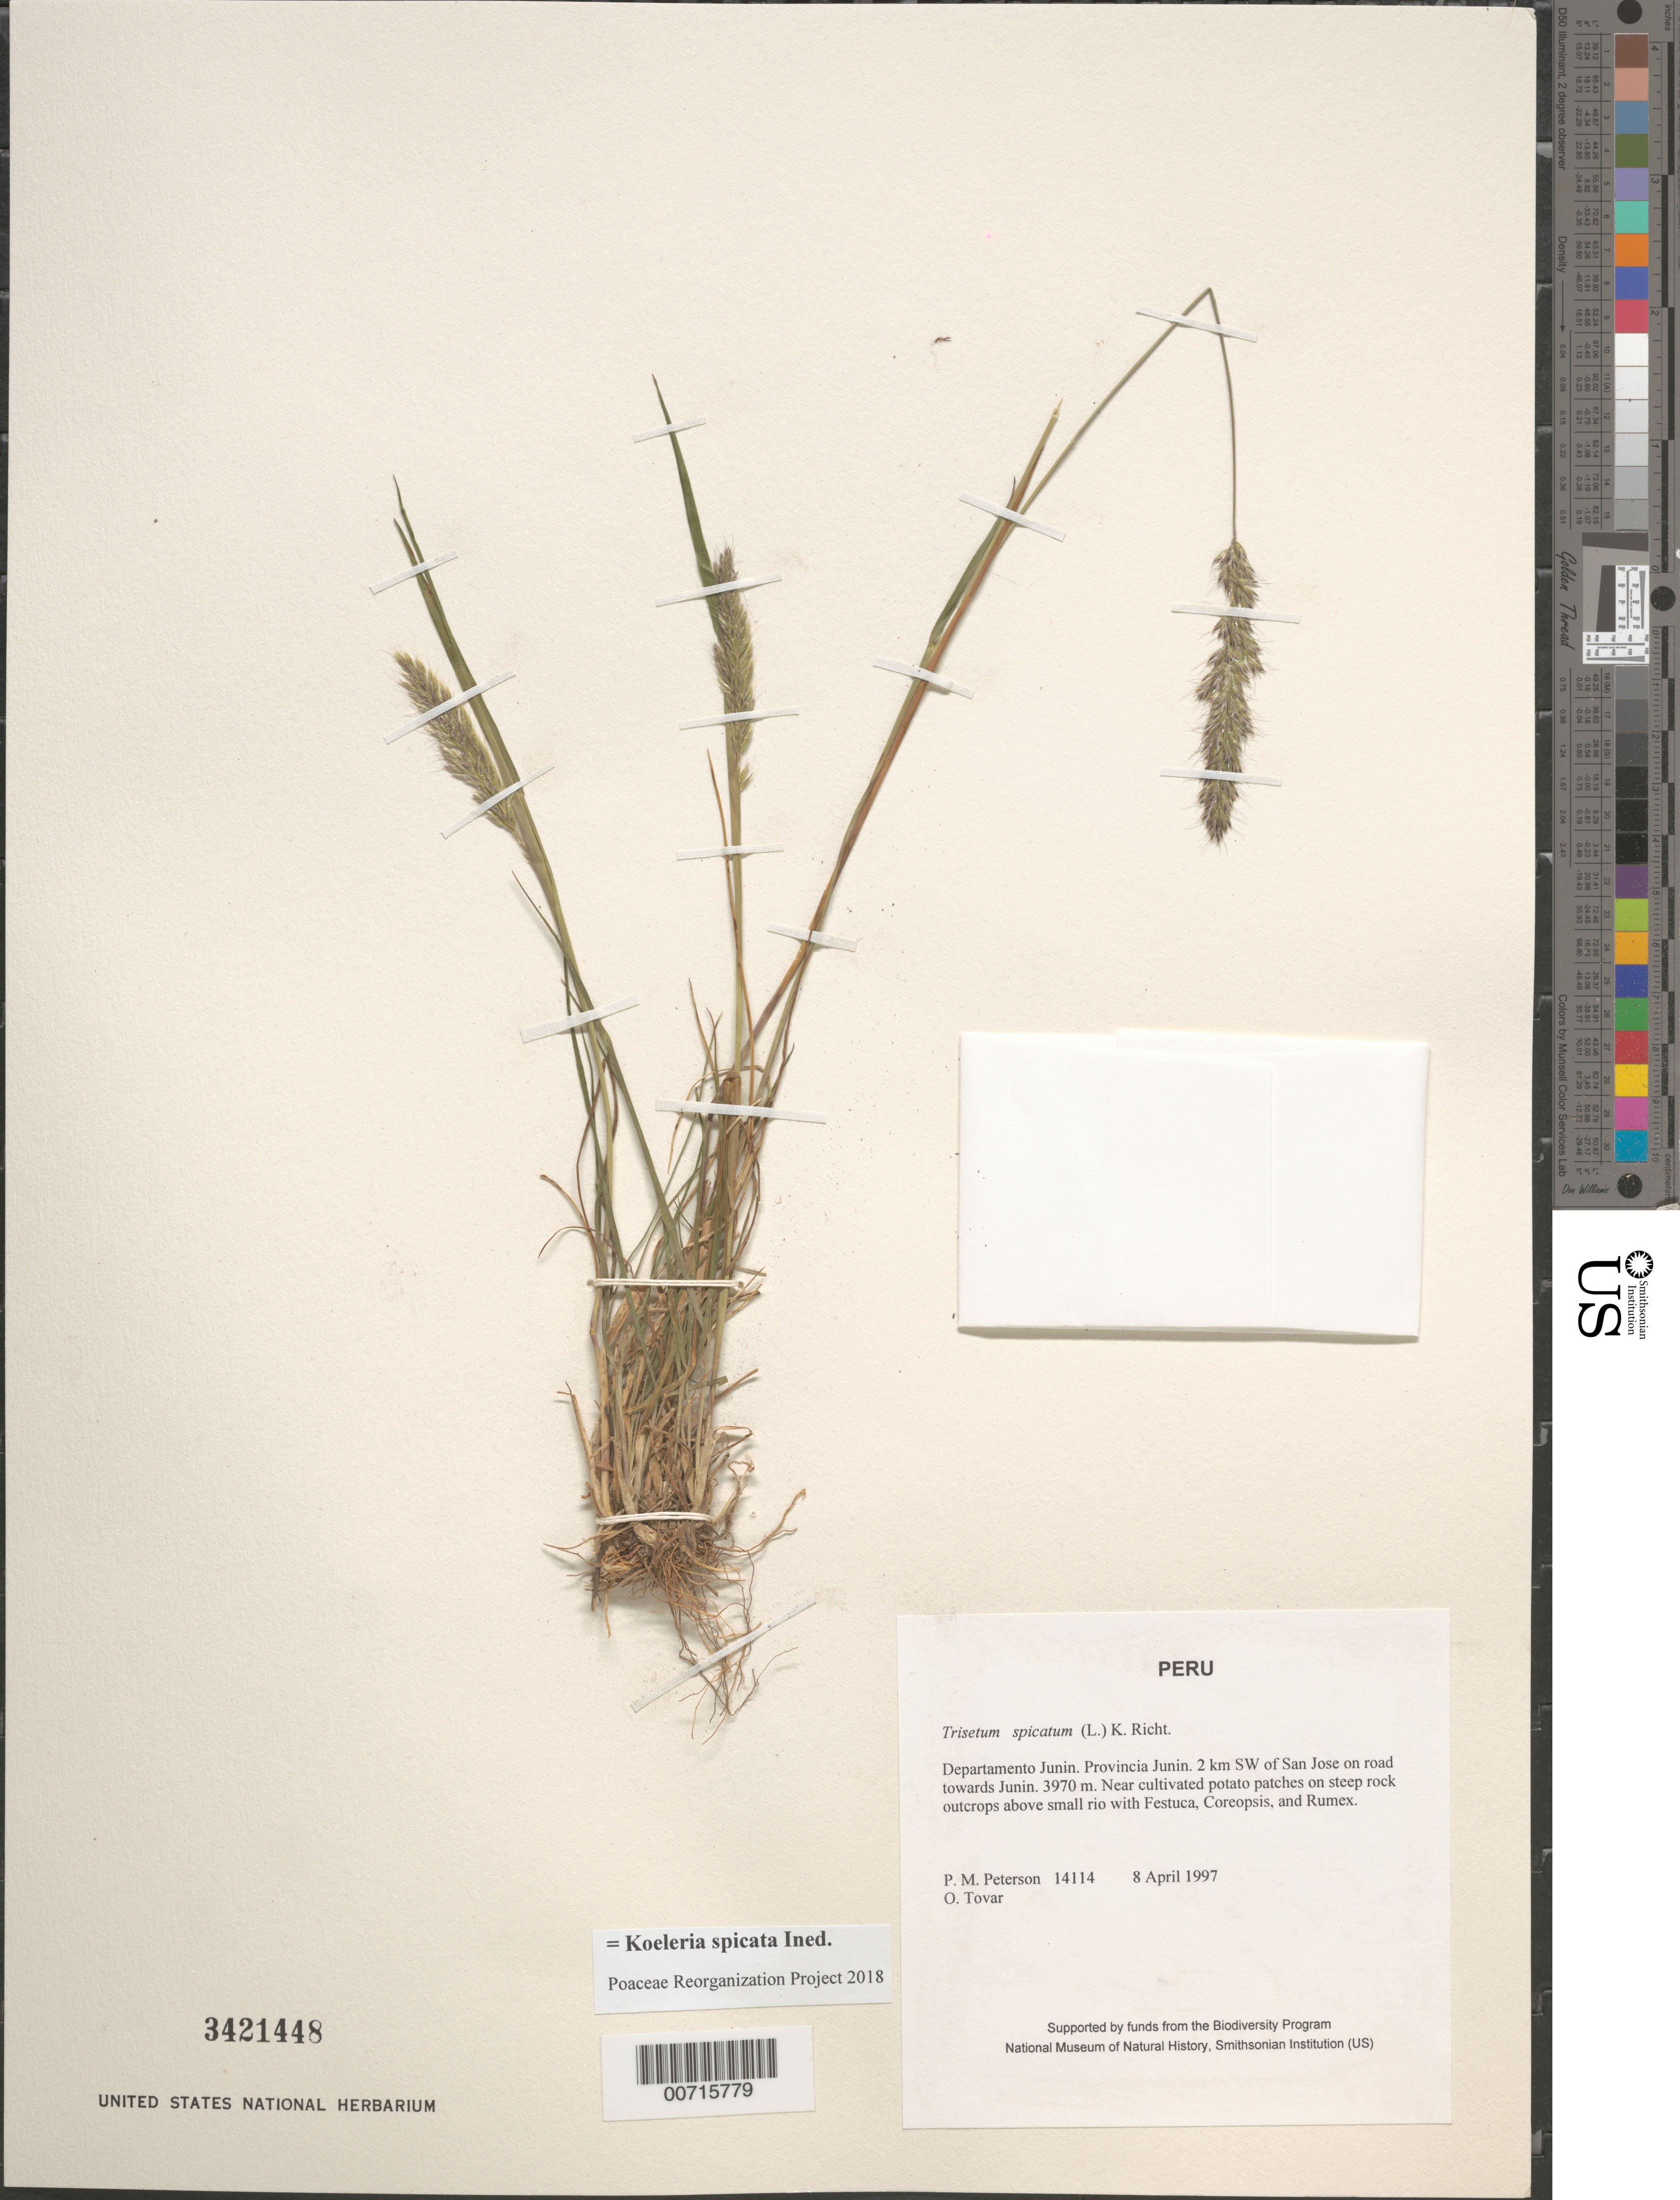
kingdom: Plantae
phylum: Tracheophyta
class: Liliopsida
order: Poales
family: Poaceae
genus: Koeleria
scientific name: Koeleria spicata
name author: (L.) Barberá et al.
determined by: Poaceae Reorganization Project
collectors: P. M. Peterson & Ó. Tovar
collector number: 14114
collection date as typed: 08 Apr 1997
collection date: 1997-04-08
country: Peru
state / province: Junín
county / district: Junín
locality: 2 km SW of San Jose on road towards Junin.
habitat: Near cultivated potato patches on steep rock outcrops above small rio with Festuca, Coreopsis, and Rumex.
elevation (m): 3970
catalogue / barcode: US 3421448